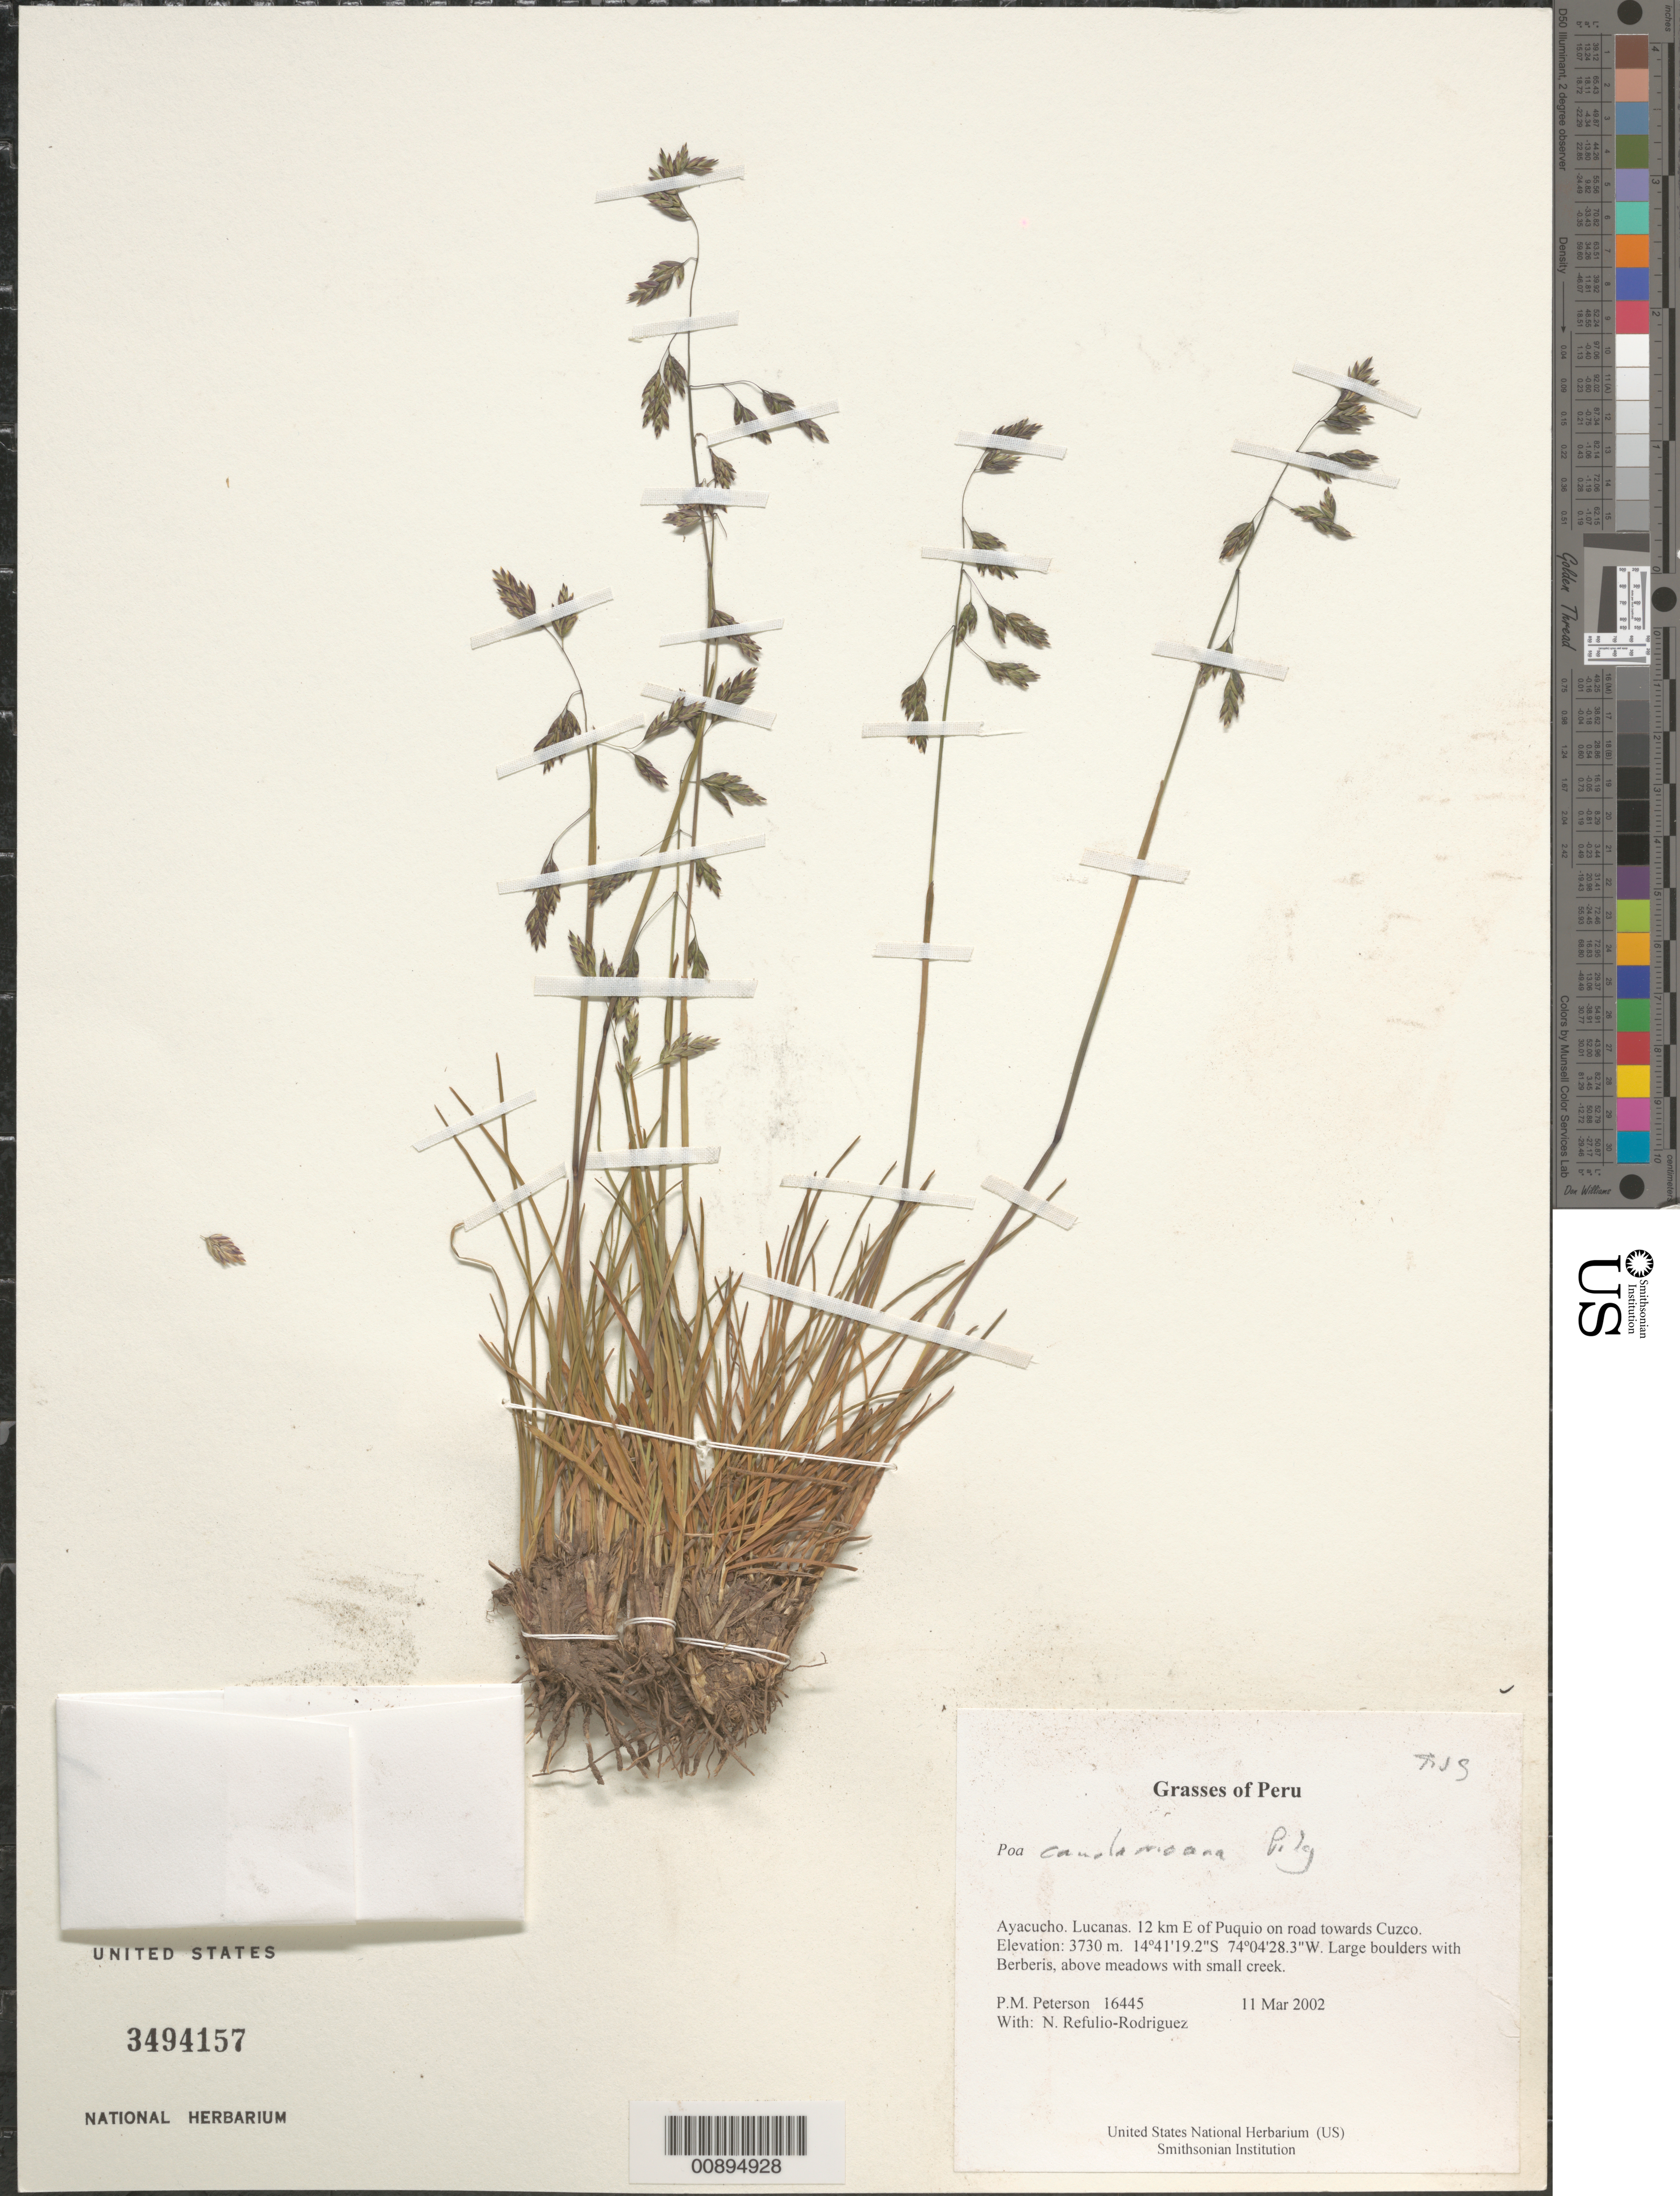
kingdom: Plantae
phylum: Tracheophyta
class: Liliopsida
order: Poales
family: Poaceae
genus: Poa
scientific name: Poa candamoana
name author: Pilg.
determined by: Soreng, Robert J., Research Associate (BOT), Smithsonian Institution - National Museum of Natural History (UNITED STATES)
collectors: P. M. Peterson & N. Refulio-Rodríguez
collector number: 16445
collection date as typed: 11 Mar 2002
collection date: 2002-03-11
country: Peru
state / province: Ayacucho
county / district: Lucanas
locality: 12 km E of Puquio on road towards Cuzco.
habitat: Large boulders with ~Berberis~, above meadows with small creek.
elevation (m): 3730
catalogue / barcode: US 3494157